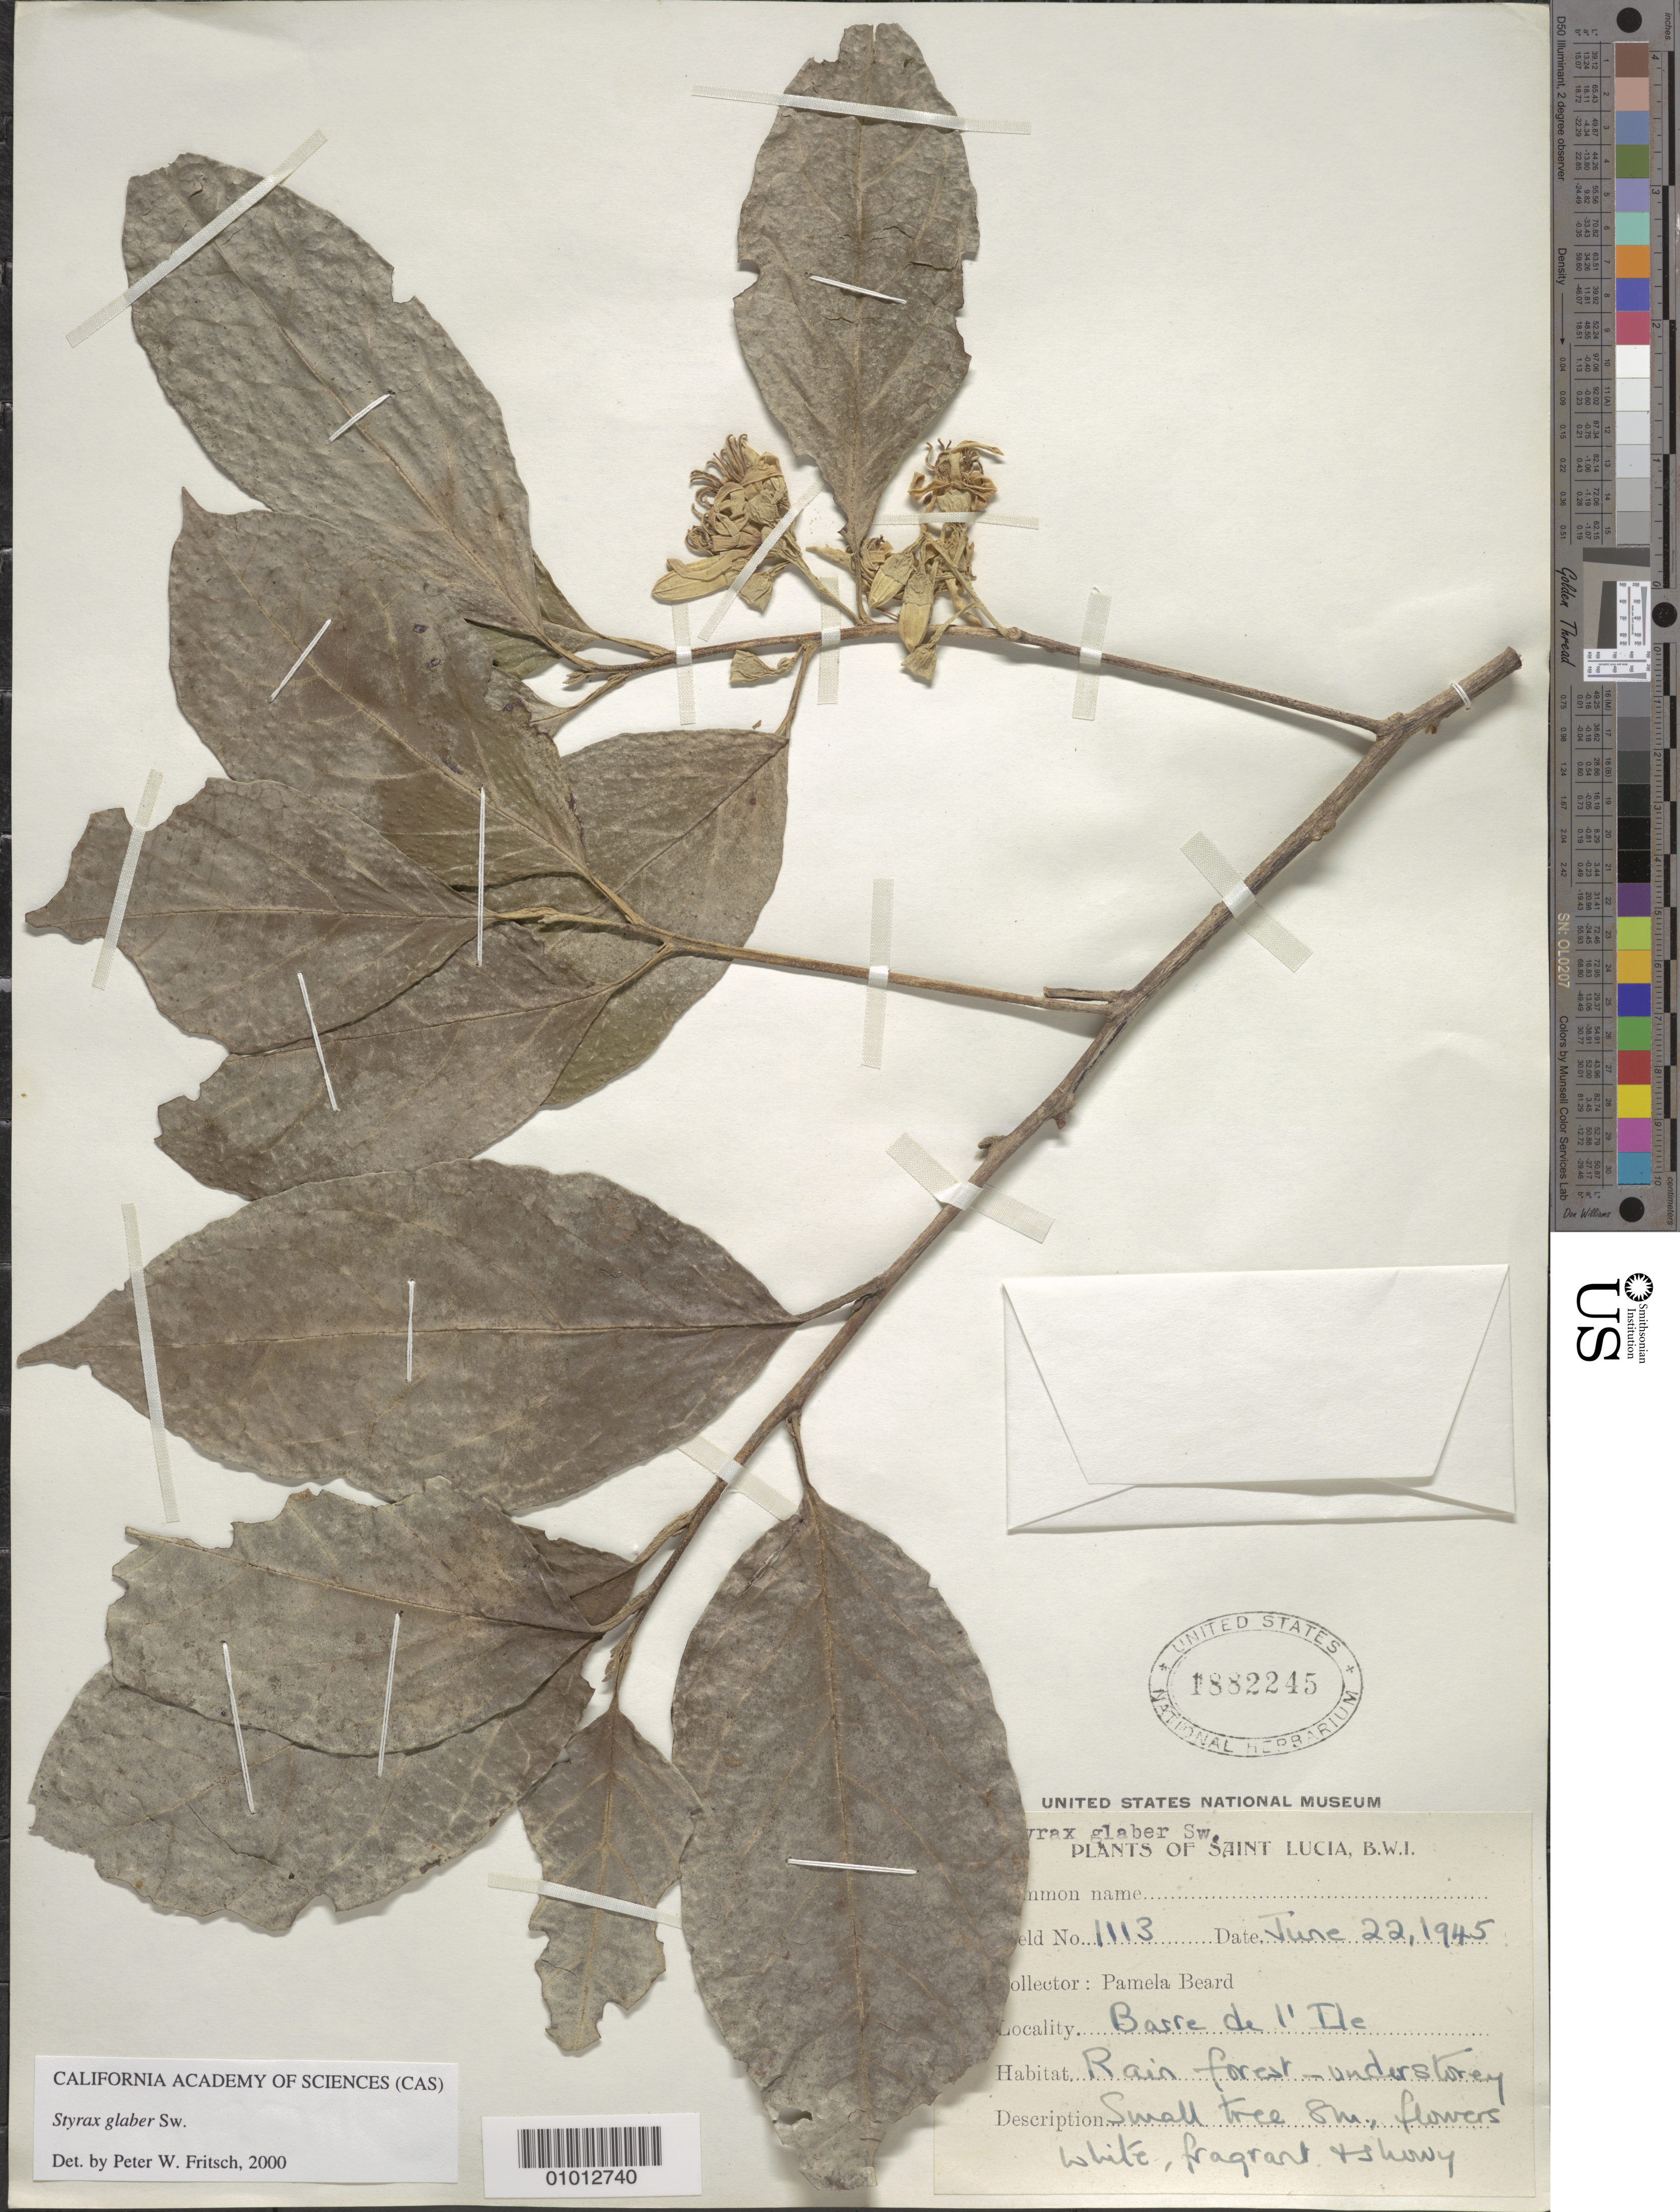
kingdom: Plantae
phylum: Tracheophyta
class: Magnoliopsida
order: Ericales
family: Styracaceae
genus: Styrax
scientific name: Styrax glaber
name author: Sw.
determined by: Fritsch, Peter W.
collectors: P. Beard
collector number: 1113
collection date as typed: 22 Jun 1945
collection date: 1945-06-22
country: St. Lucia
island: St. Lucia I.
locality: Basse de l'Ile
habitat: Rainforest, understory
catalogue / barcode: US 1882245